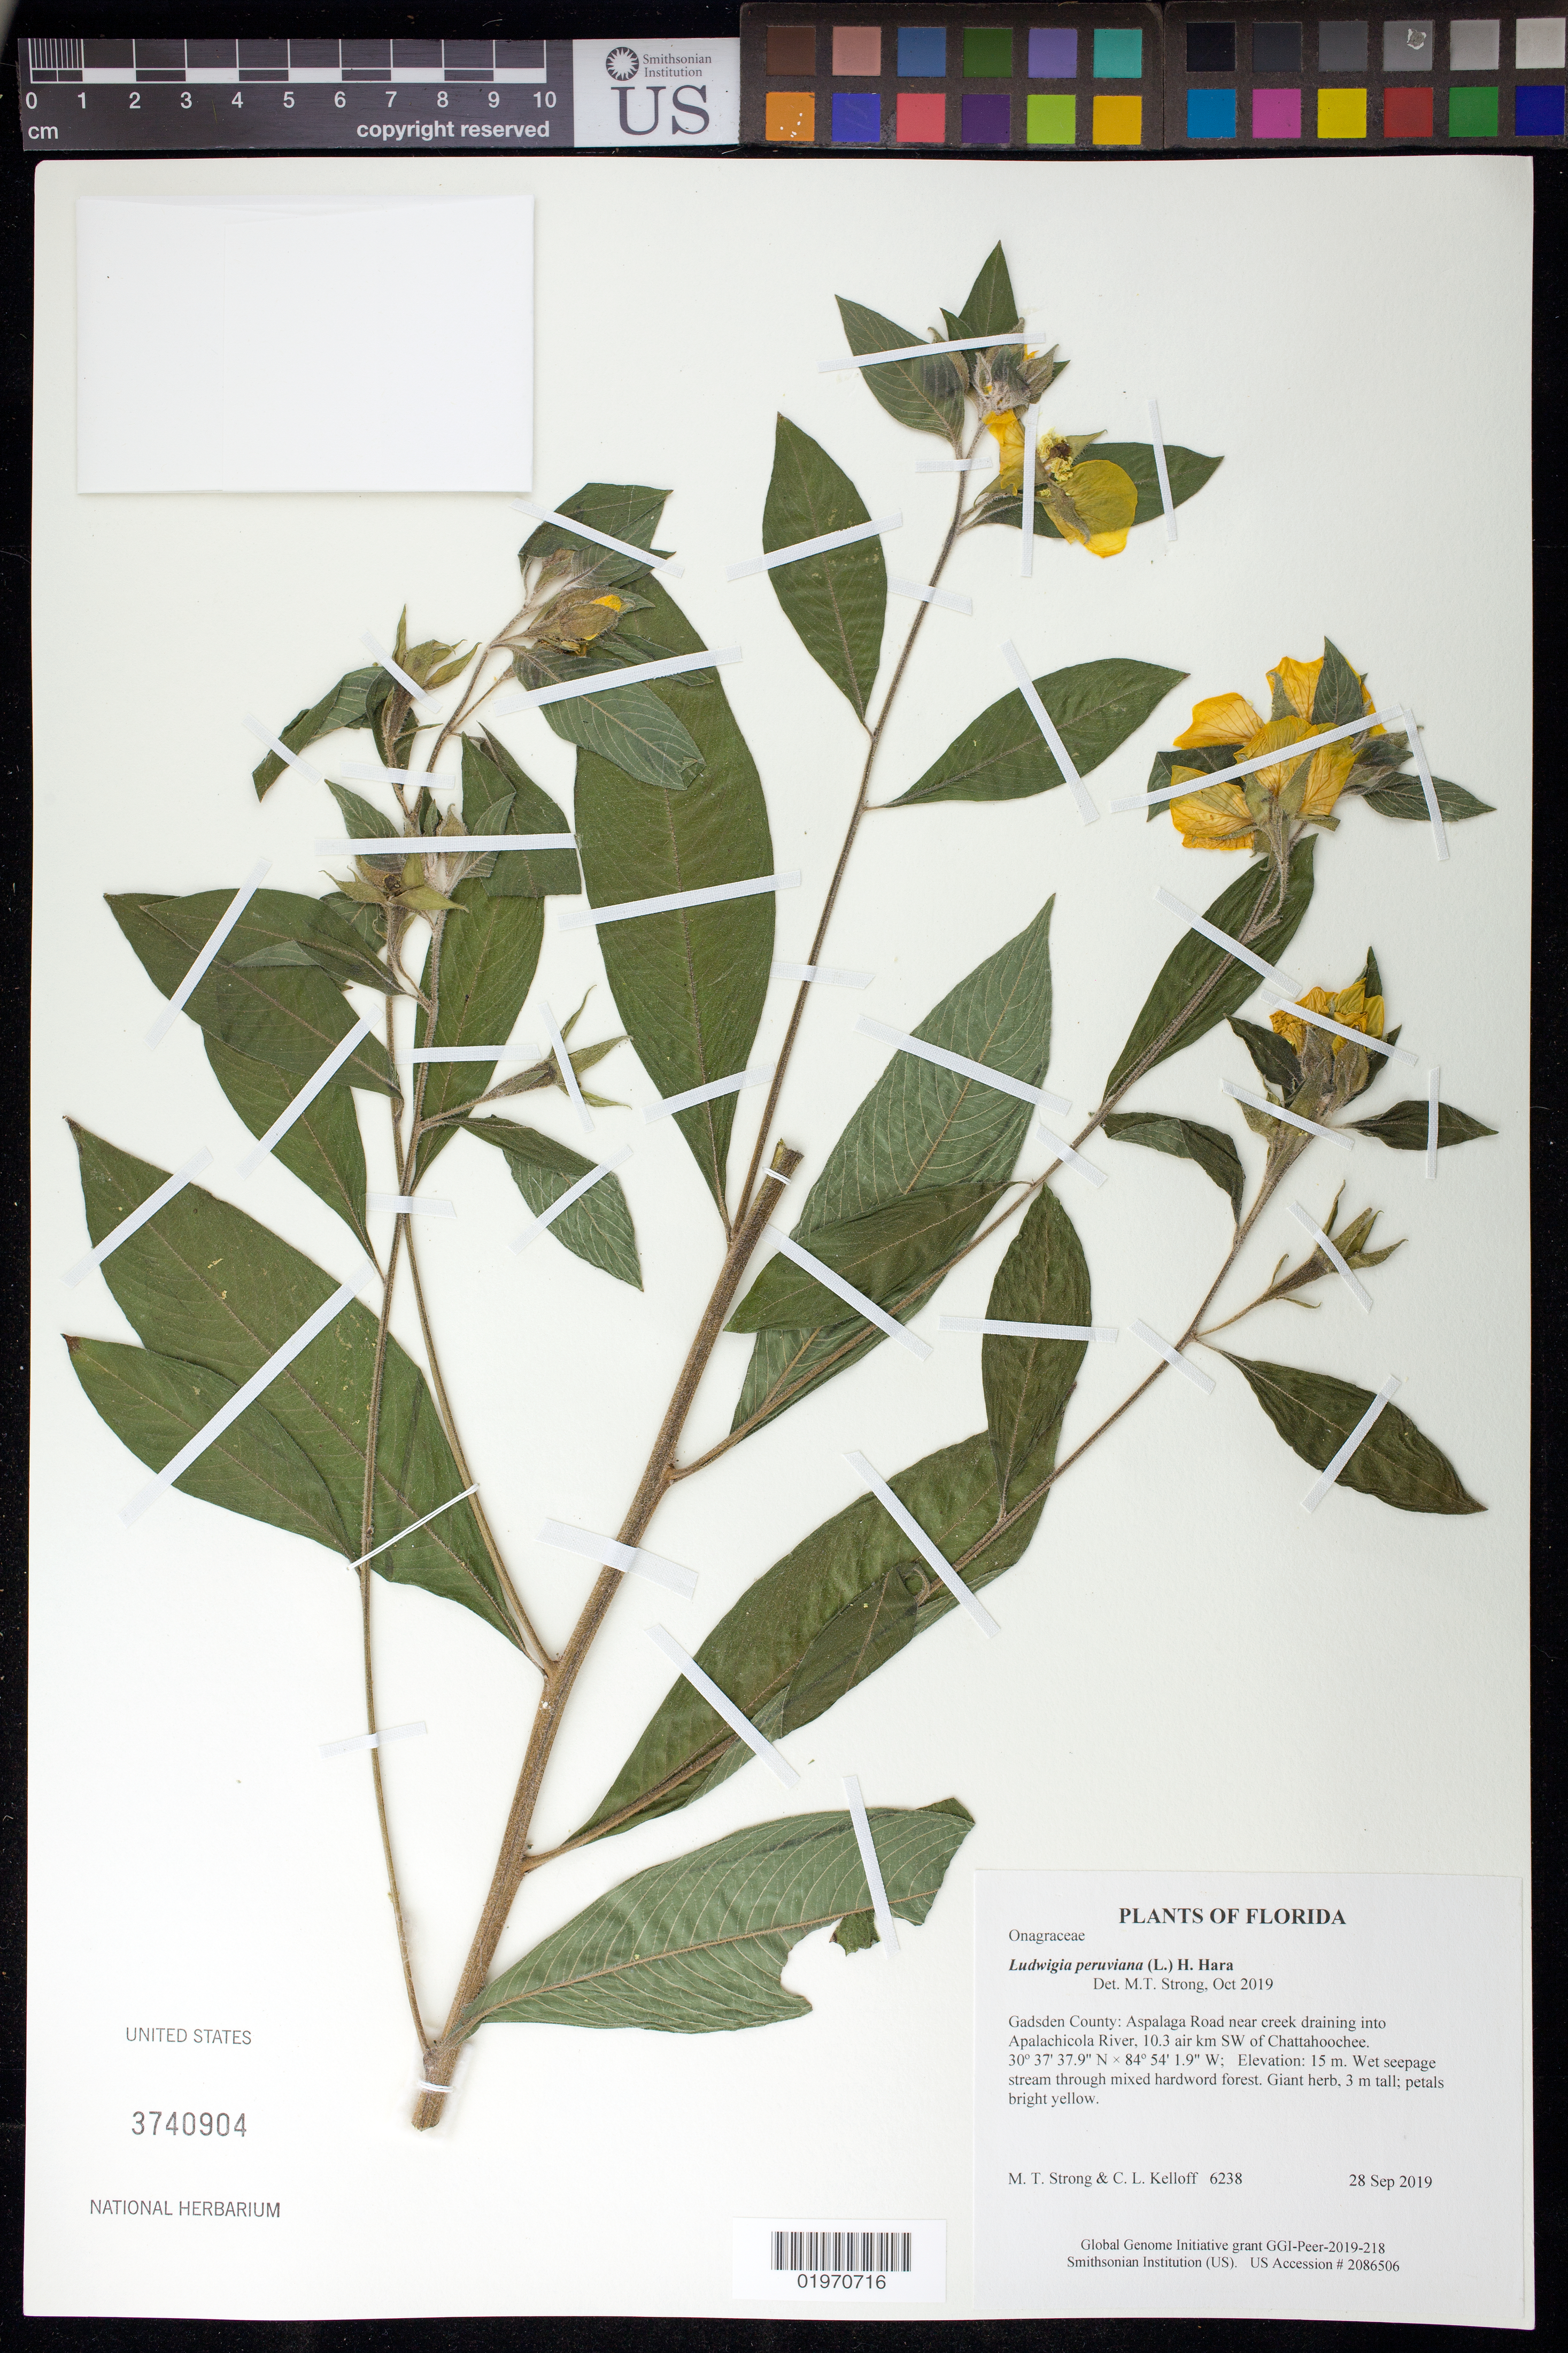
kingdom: Plantae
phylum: Tracheophyta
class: Magnoliopsida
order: Myrtales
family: Onagraceae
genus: Ludwigia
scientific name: Ludwigia peruviana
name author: (L.) H. Hara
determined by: Strong, Mark T., (BOT), Smithsonian Institution - National Museum of Natural History (UNITED STATES)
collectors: M. T. Strong & C. L. Kelloff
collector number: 6238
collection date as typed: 28 Sep 2019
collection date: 2019-09-28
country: United States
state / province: Florida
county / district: Gadsden County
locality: Aspalaga Road near creek draining into Apalachicola River, 10.3 air km SW of Chattahoochee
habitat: Wet seepage stream through mixed hardword forest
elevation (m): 15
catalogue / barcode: US 3740904